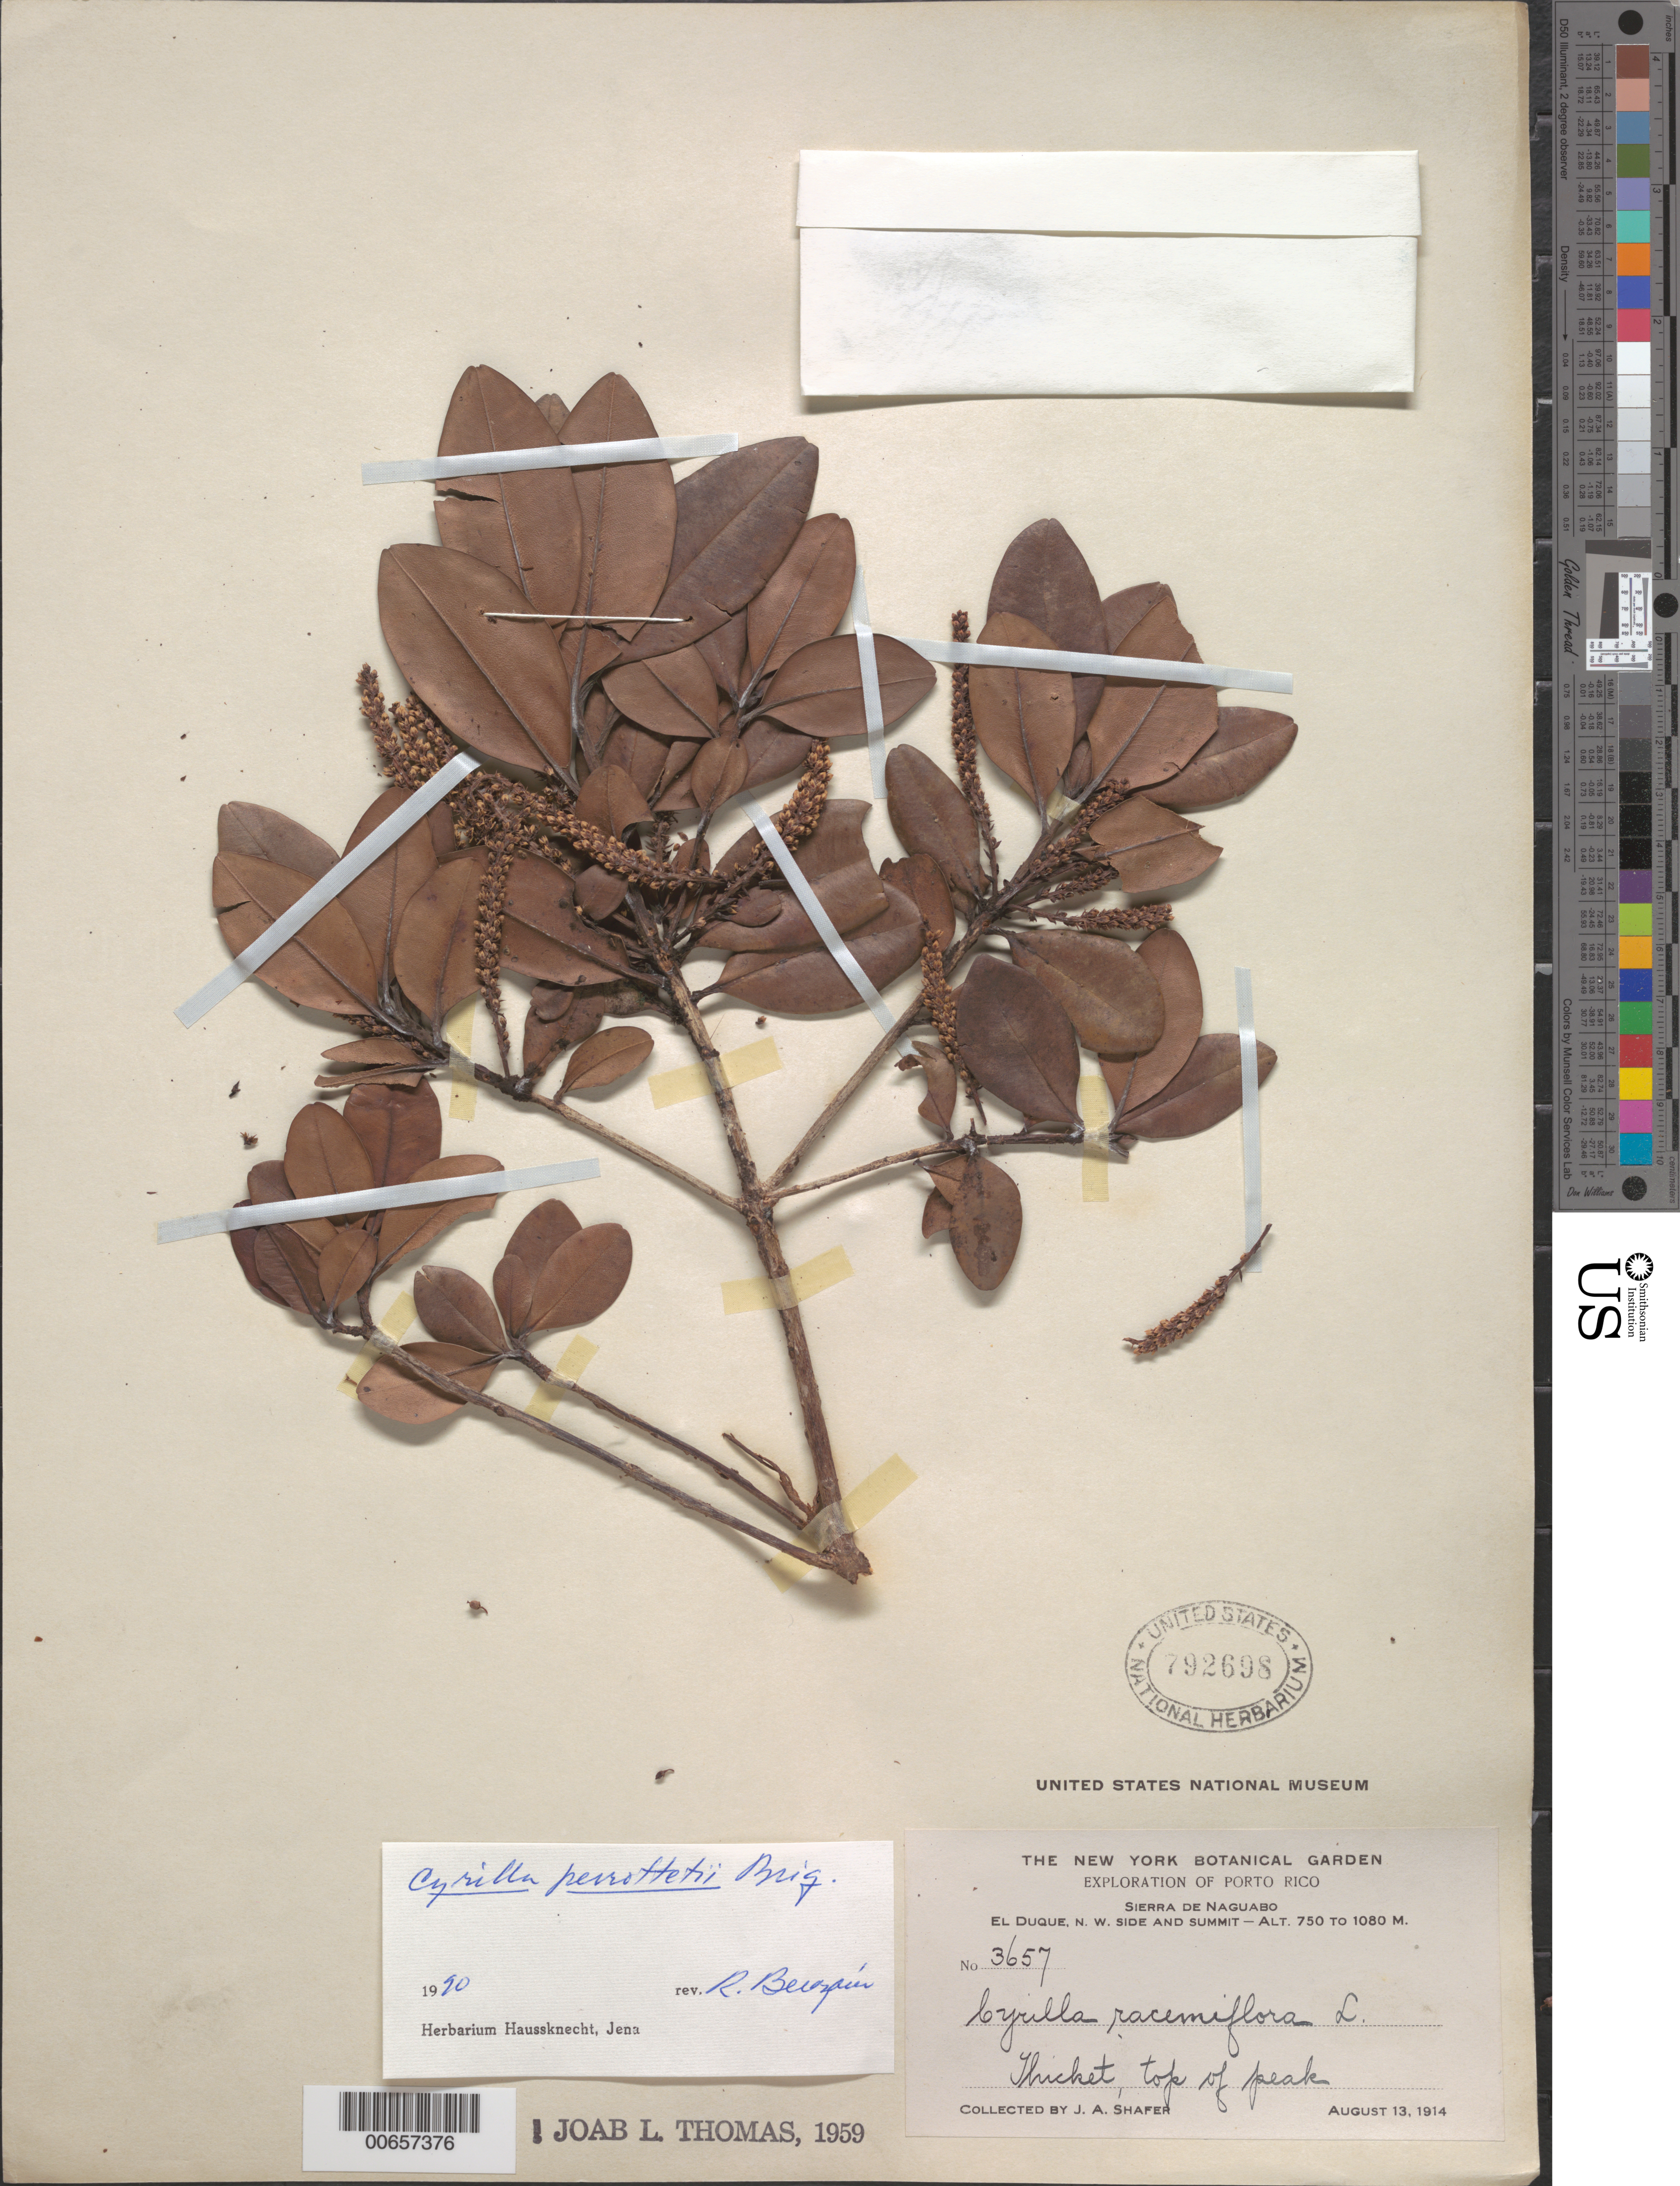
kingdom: Plantae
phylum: Tracheophyta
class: Magnoliopsida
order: Ericales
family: Cyrillaceae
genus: Cyrilla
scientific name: Cyrilla racemiflora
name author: L.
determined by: Berozain, R.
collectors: J. A. Shafer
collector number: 3657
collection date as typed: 13 Aug 1914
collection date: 1914-08-13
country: Puerto Rico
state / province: Naguabo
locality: Sierra de Naguabo, El Duque, NW side and summit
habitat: Top of peak, thicket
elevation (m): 750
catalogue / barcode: US 792698